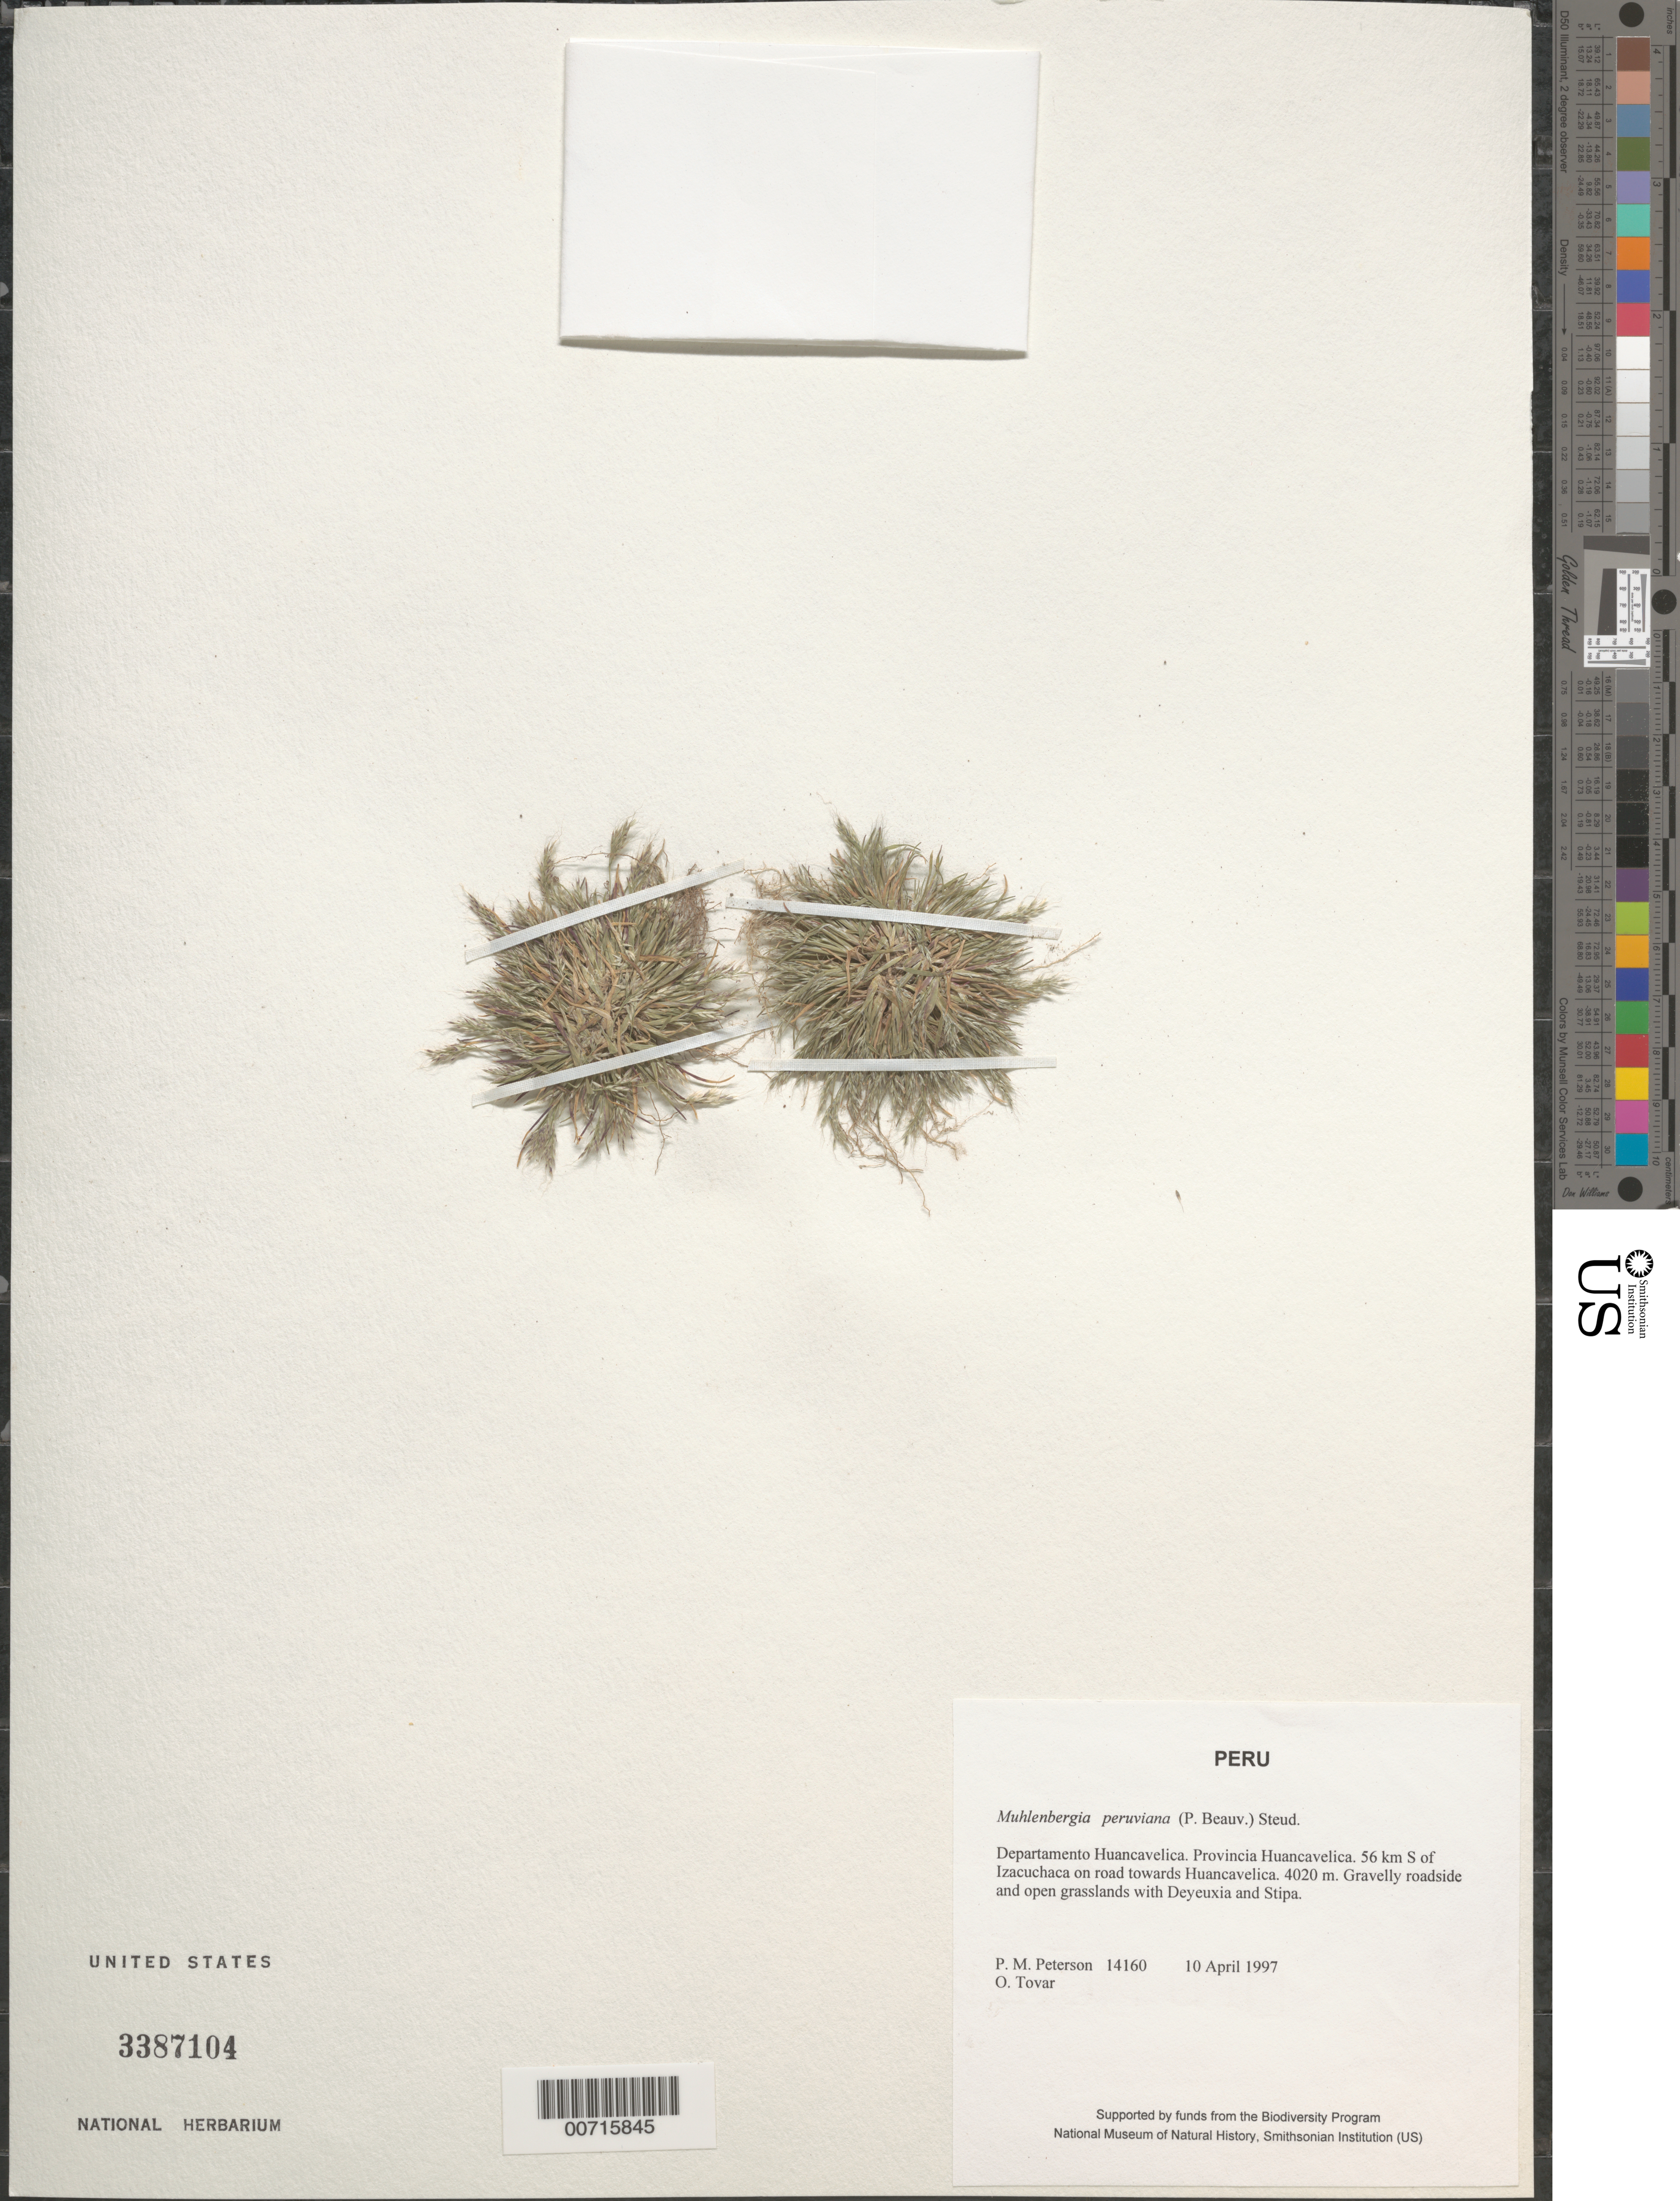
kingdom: Plantae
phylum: Tracheophyta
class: Liliopsida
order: Poales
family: Poaceae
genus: Muhlenbergia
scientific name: Muhlenbergia peruviana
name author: (P. Beauv.) Steud.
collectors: P. M. Peterson & Ó. Tovar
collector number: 14160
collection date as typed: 10 Apr 1997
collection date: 1997-04-10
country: Peru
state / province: Huancavelica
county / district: Huancavelica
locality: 56 km S of Izacuchaca on road towards Huancavelica.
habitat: Gravelly roadside and open grasslands with Deyeuxia and Stipa.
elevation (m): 4020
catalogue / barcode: US 3387104